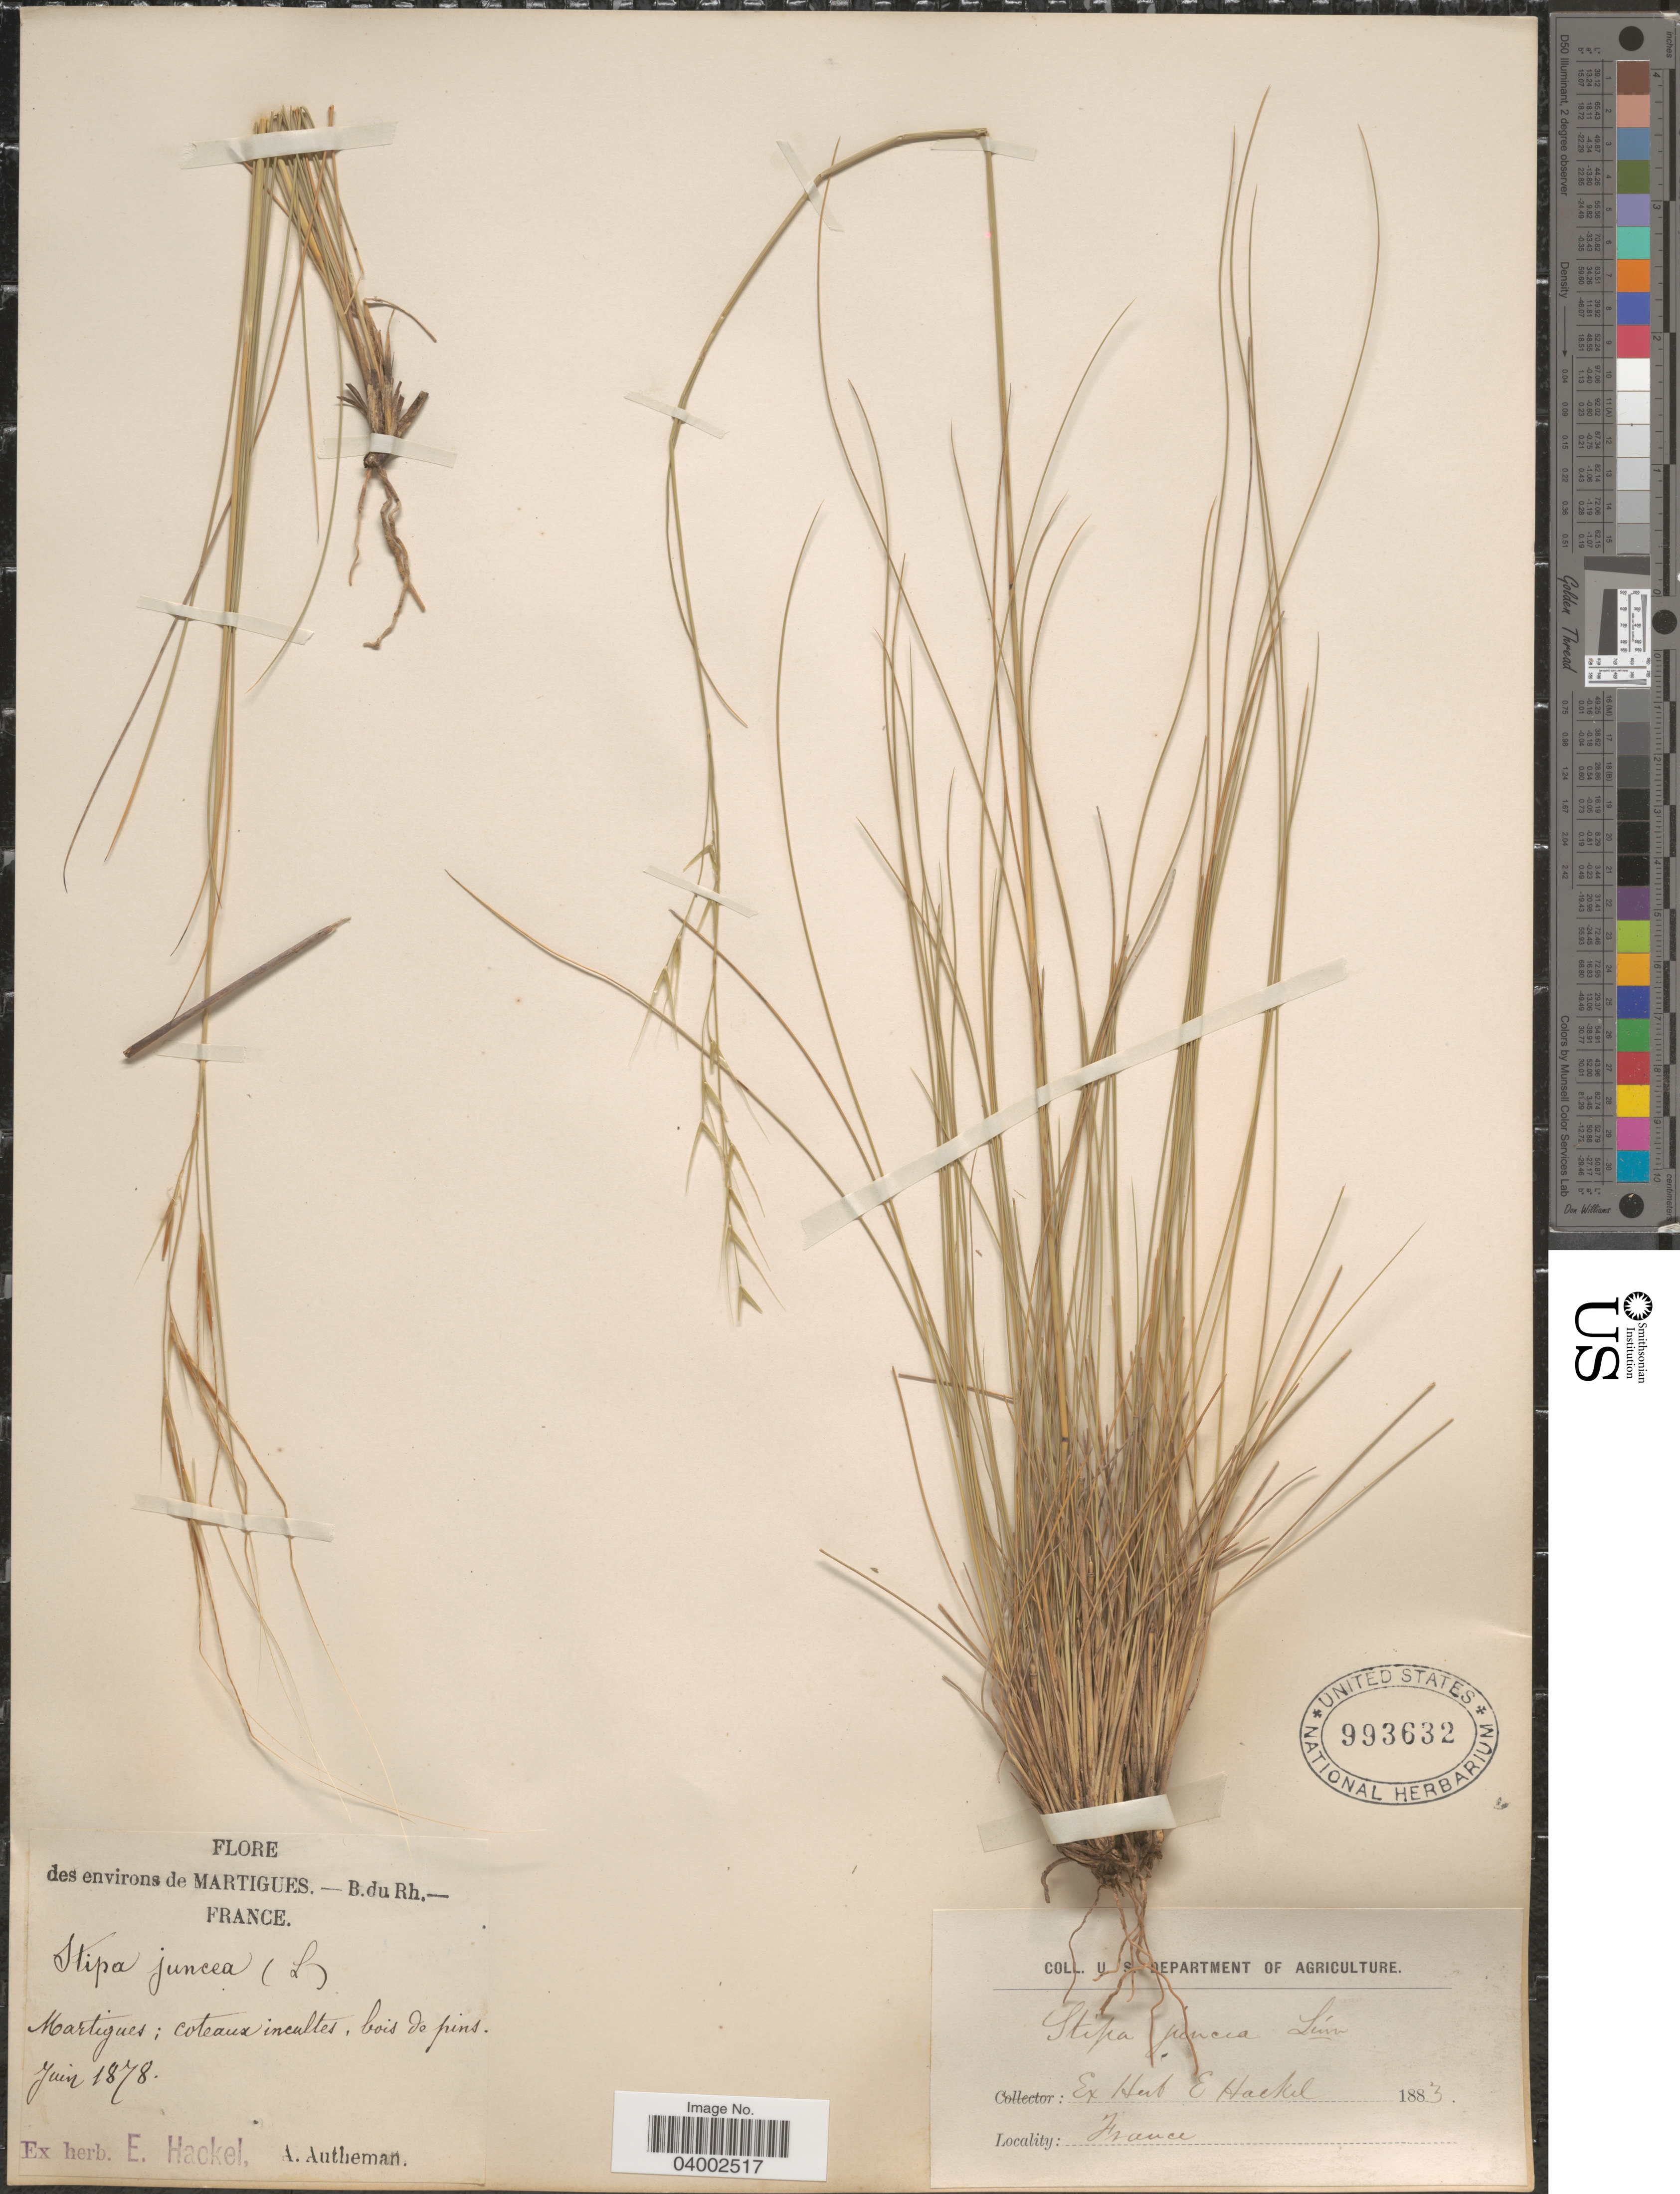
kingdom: Plantae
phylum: Tracheophyta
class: Liliopsida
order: Poales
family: Poaceae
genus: Stipa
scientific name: Stipa juncea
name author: Michaux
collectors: A. Autheman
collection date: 1878-06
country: France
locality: Des environs de Martigues. B.du Rh. Martigues: coteaux incultes, bois de pins.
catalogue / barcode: US 993632